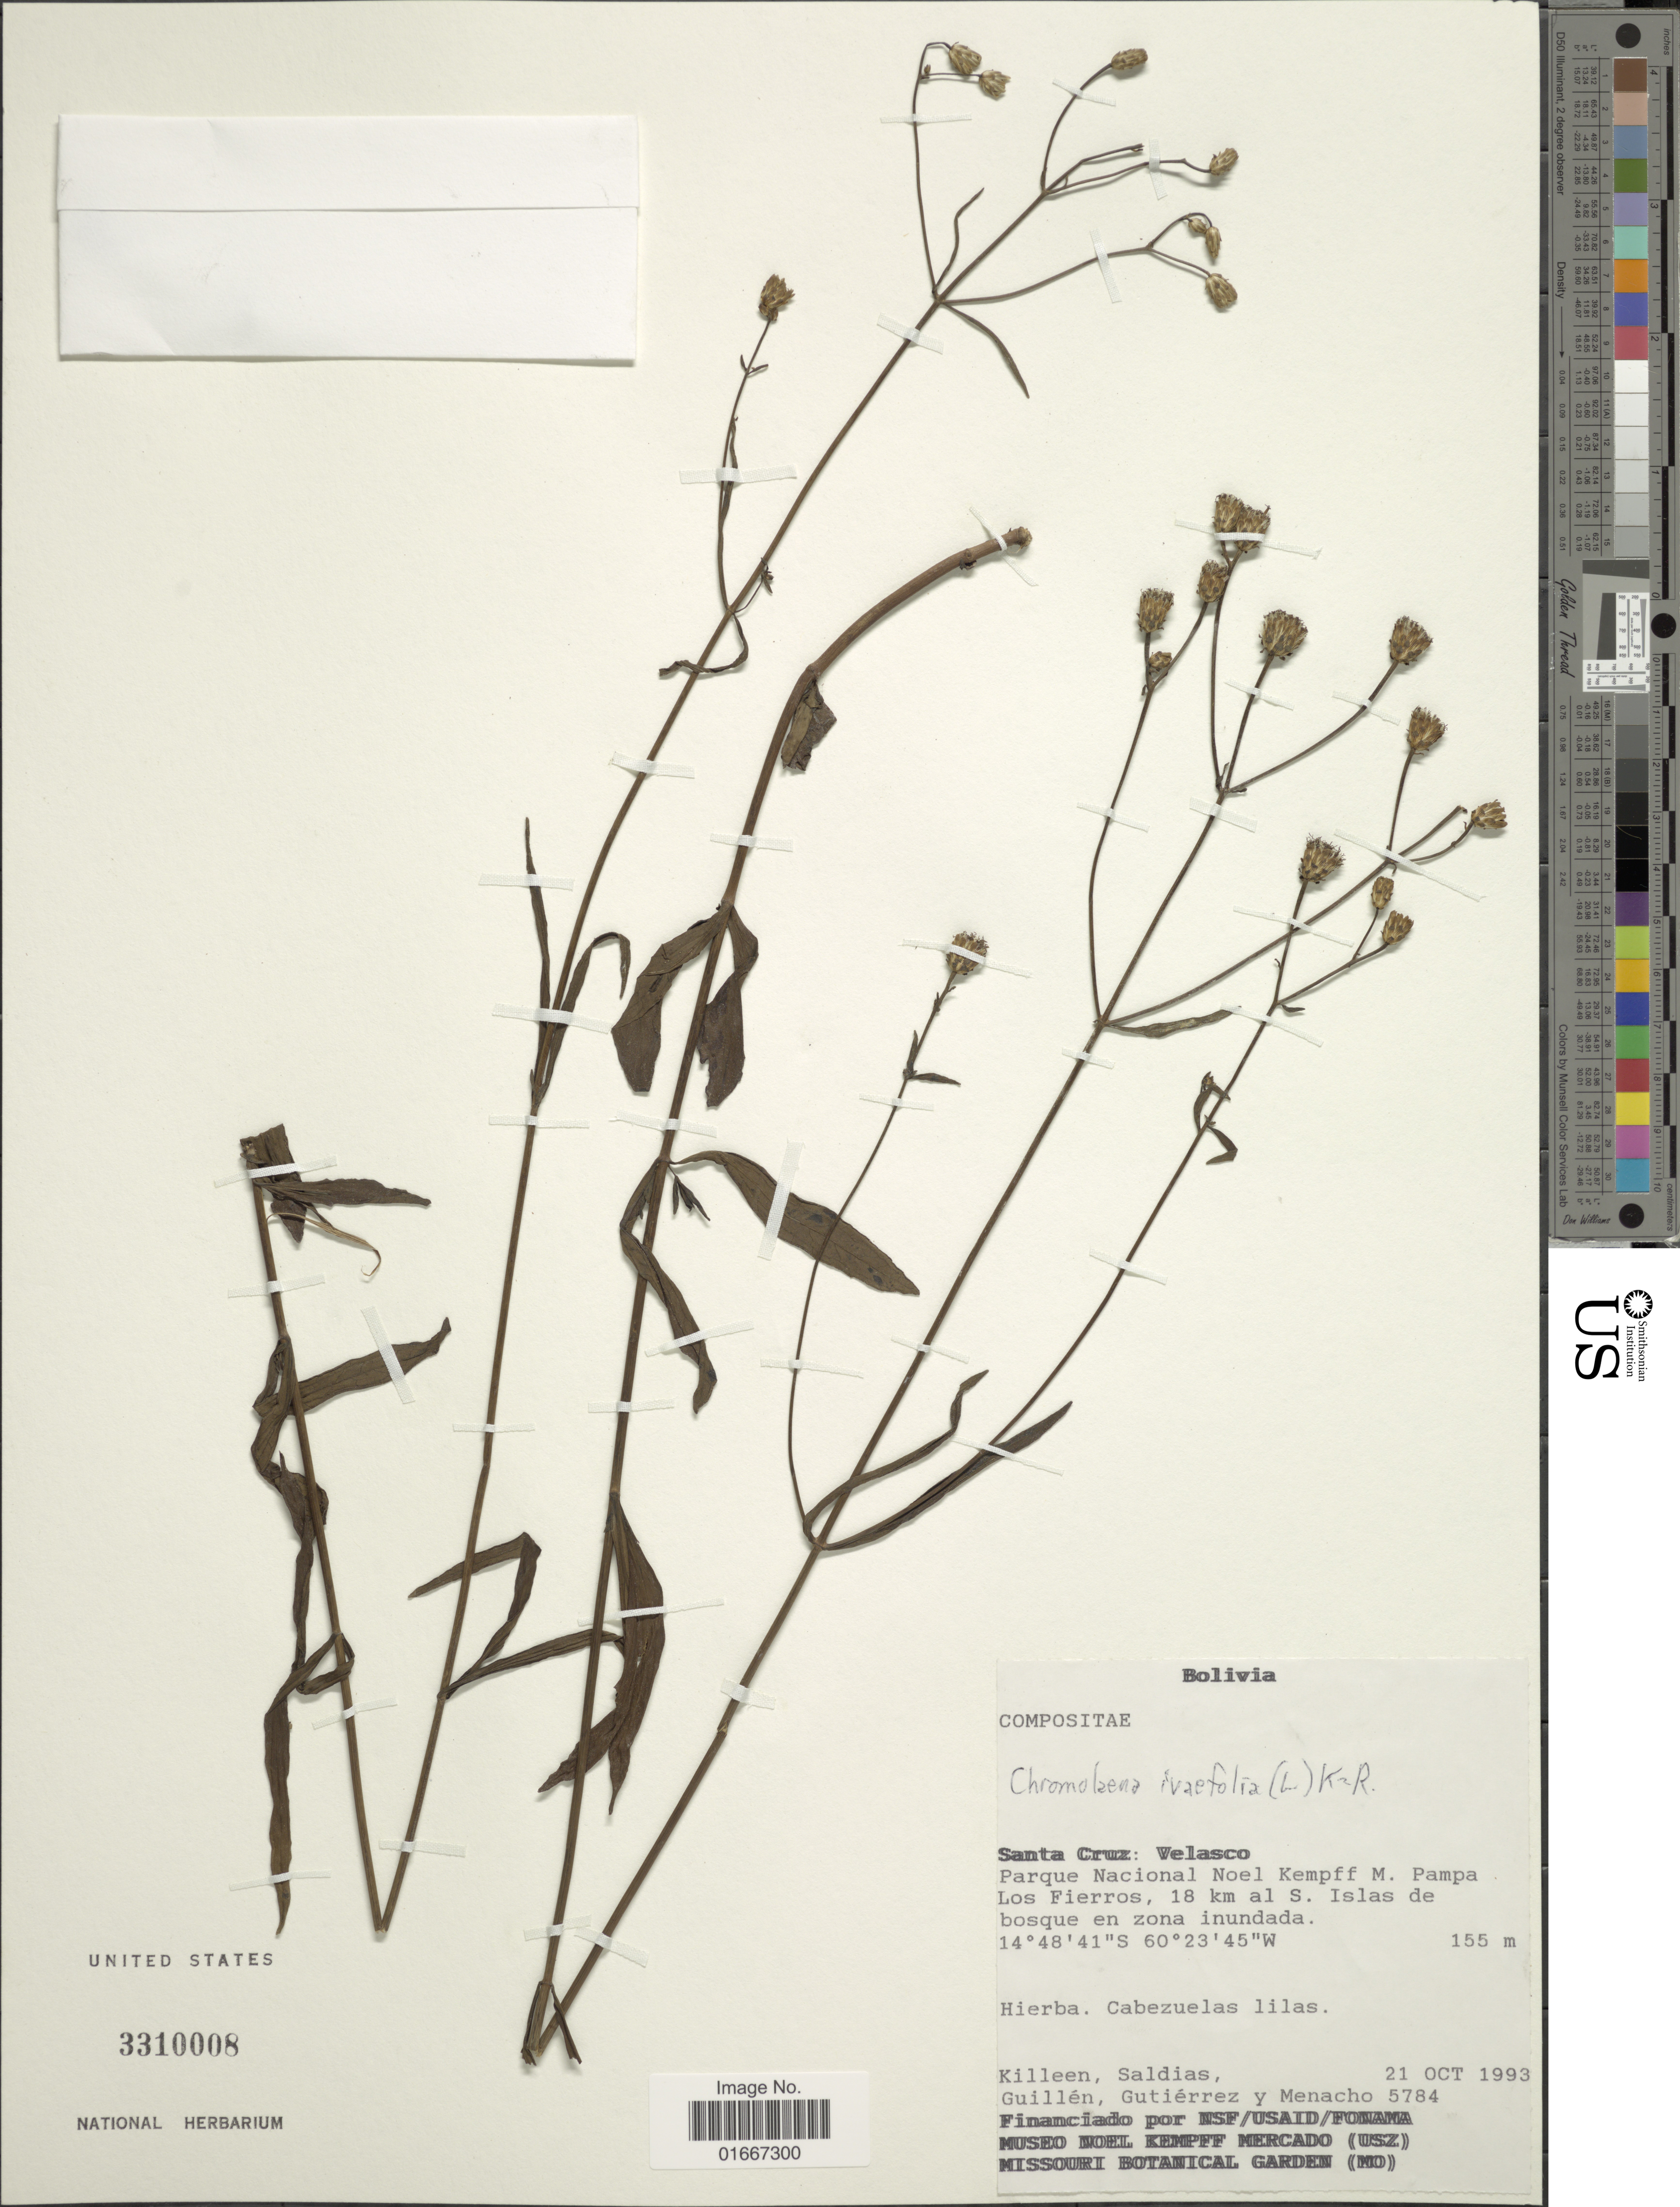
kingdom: Plantae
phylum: Tracheophyta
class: Magnoliopsida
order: Asterales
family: Asteraceae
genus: Chromolaena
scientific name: Chromolaena ivaefolia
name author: (L.) R.M. King & H. Rob.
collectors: Killeen, --, -. Saldias, -- Guillen, Gutiérrez, -- & Menacho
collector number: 5784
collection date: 1993-10-21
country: Bolivia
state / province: Santa Cruz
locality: Velasco, parque Nacional Noel Kempff M. Pampa Los Fierros, 18 km al S Islas de bosque en zona inundada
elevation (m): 155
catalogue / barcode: US 3310008